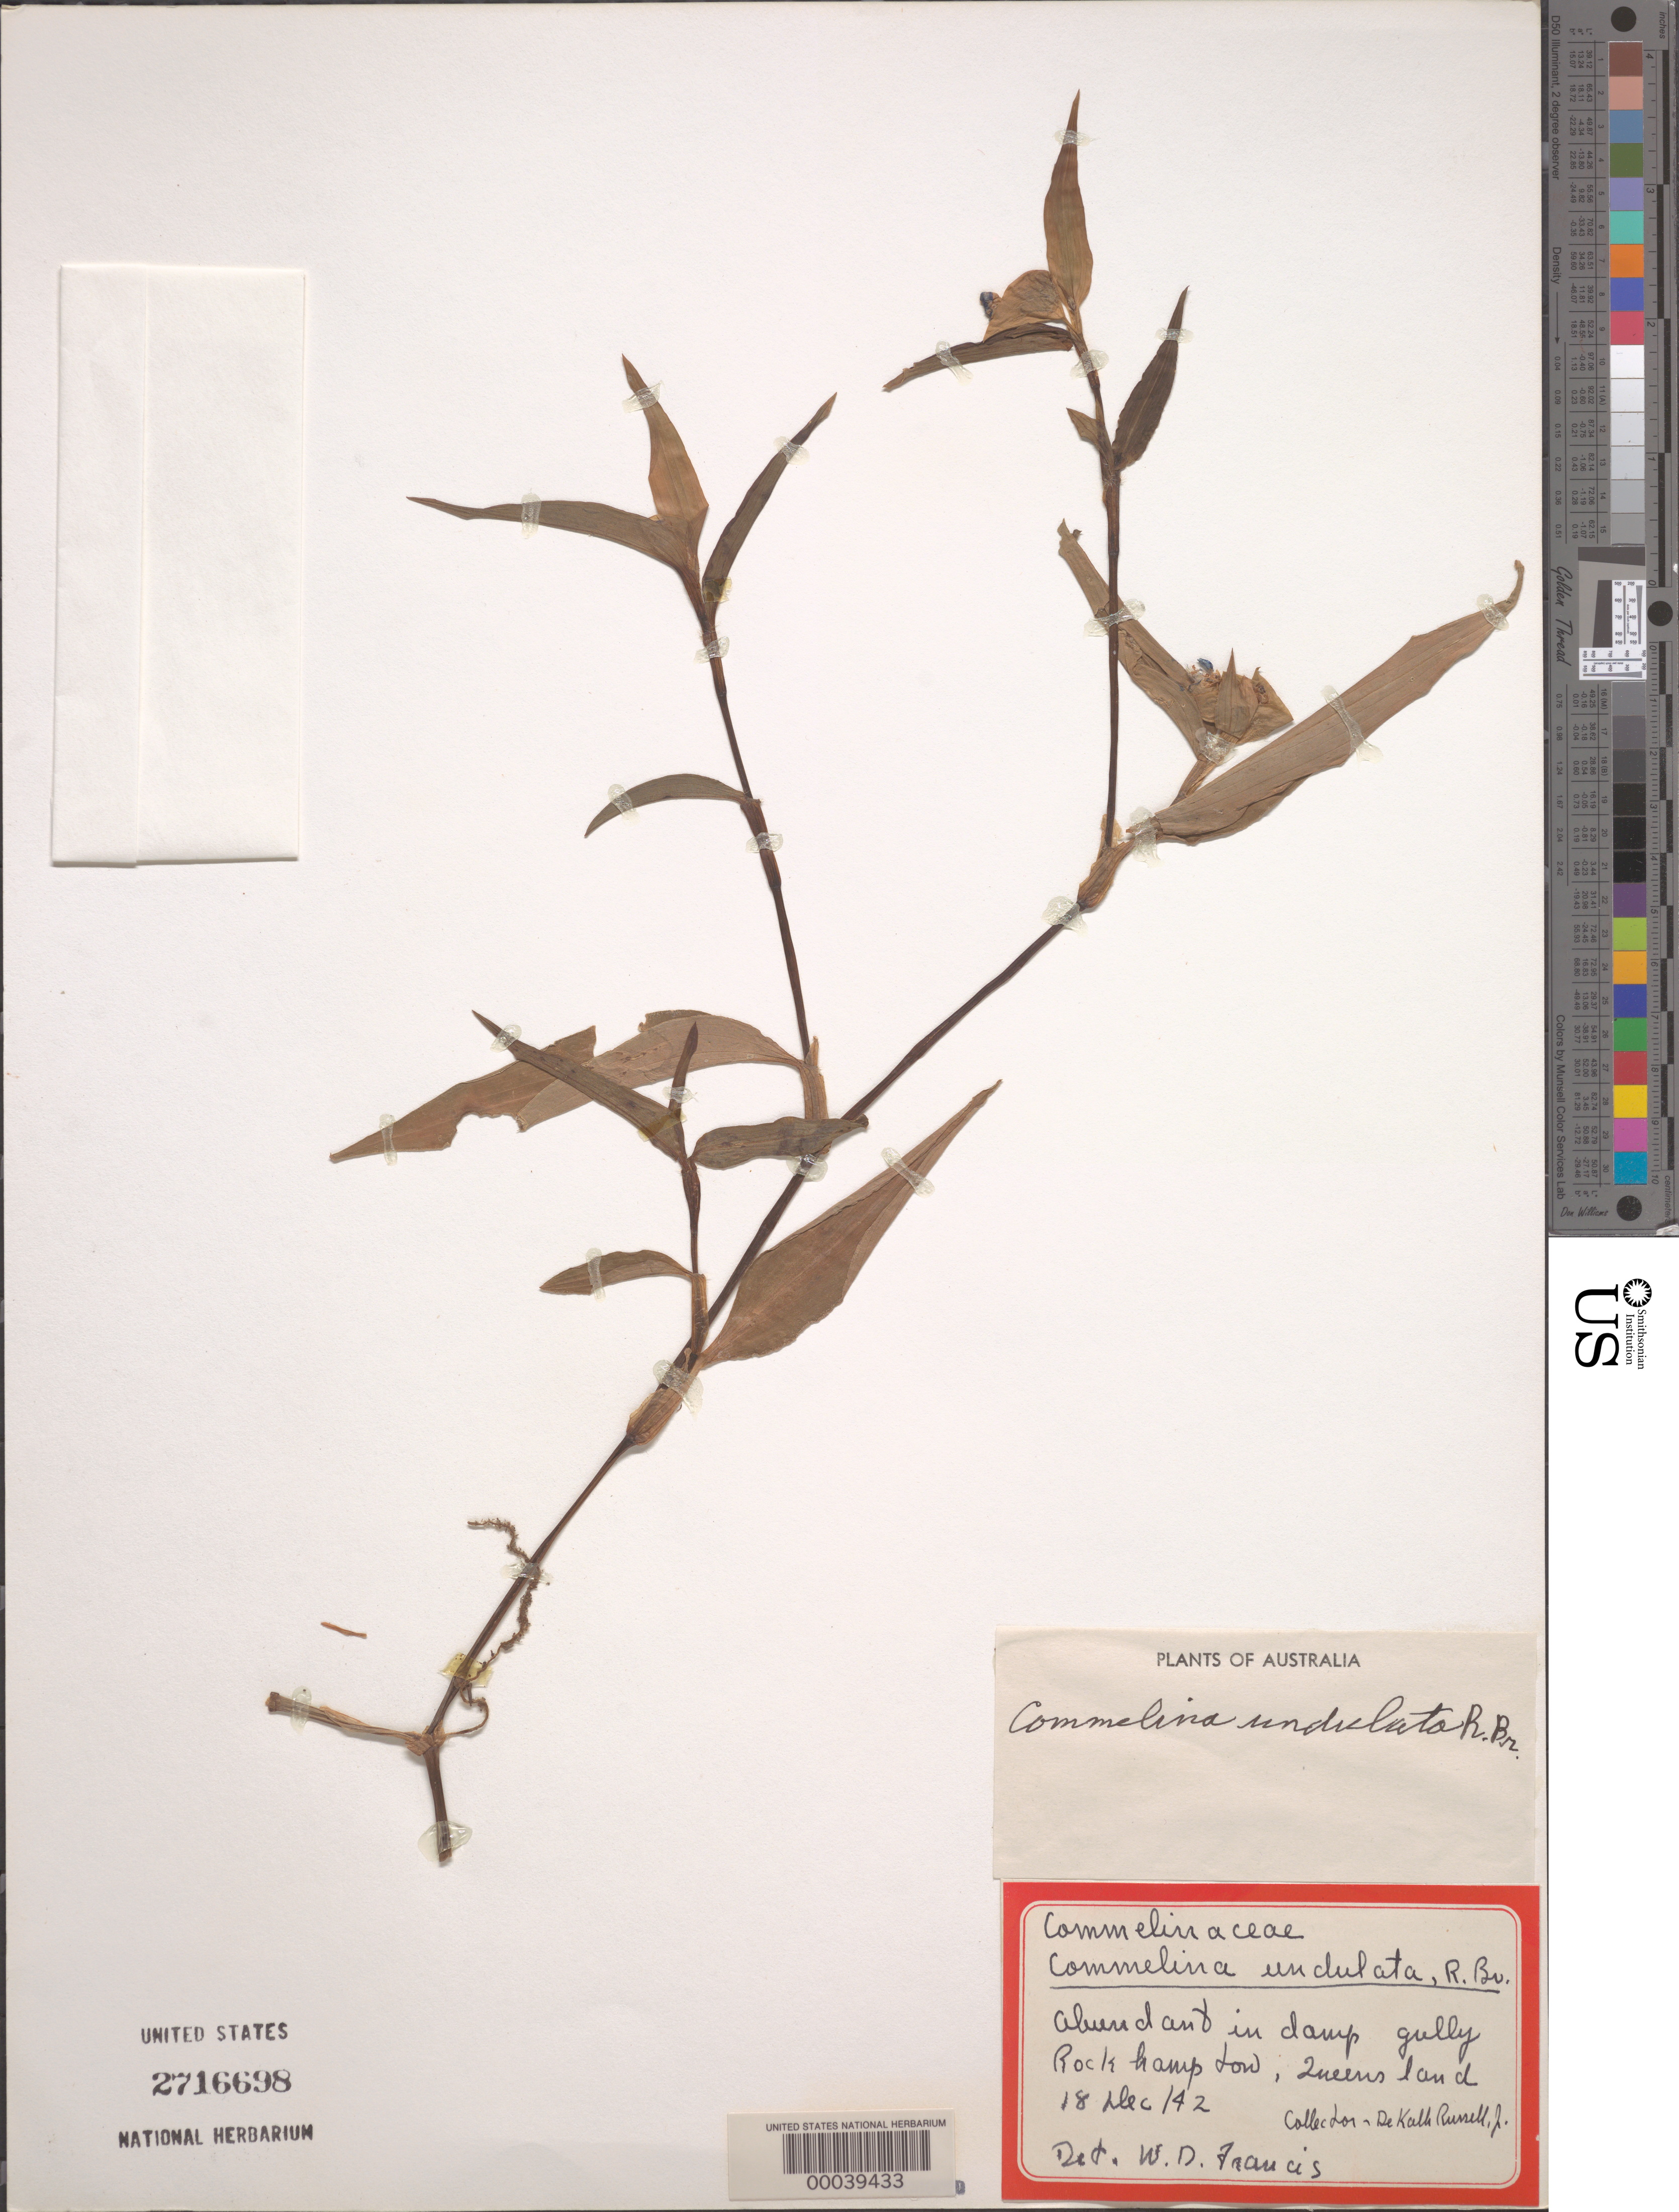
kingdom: Plantae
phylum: Tracheophyta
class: Liliopsida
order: Commelinales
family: Commelinaceae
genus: Commelina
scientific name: Commelina undulata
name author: R. Br.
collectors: D. K. Russell Jr.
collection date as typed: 18 Dec 1942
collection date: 1942-12-18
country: Australia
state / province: Queensland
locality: Rockhampton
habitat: Damp gully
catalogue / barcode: US 2716698